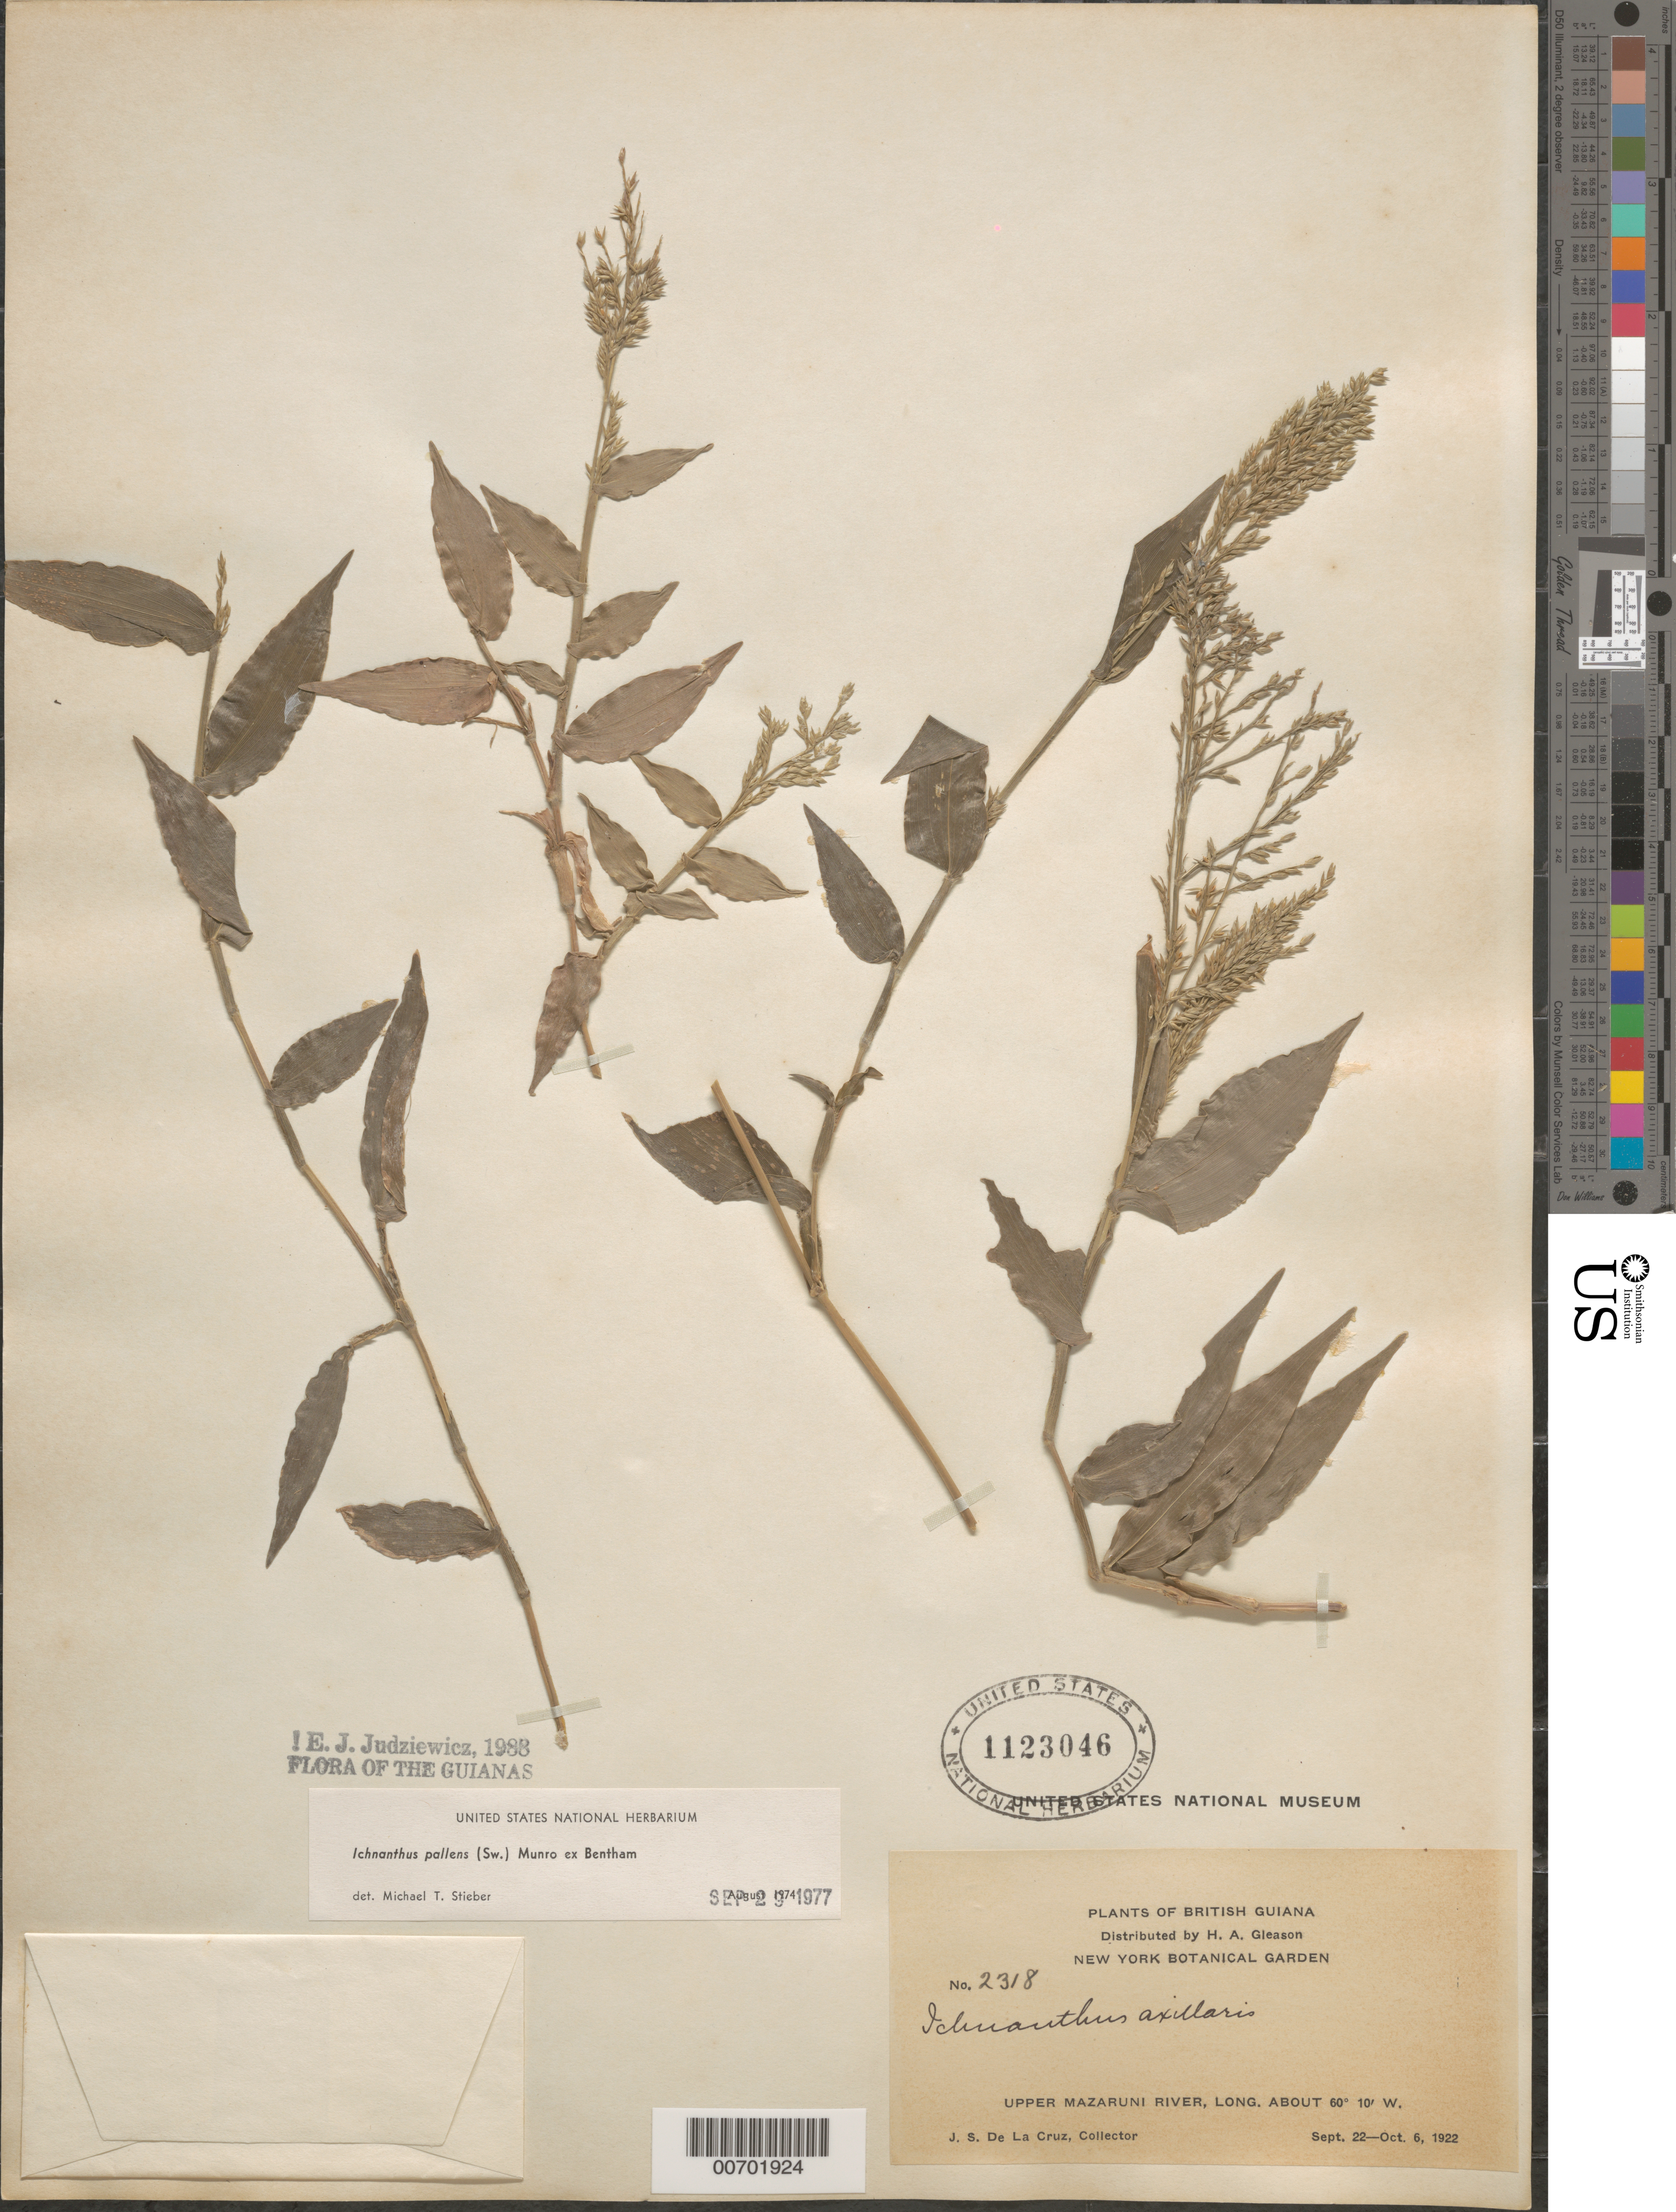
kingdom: Plantae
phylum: Tracheophyta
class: Liliopsida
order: Poales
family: Poaceae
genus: Ichnanthus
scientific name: Ichnanthus pallens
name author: (Sw.) Munro ex Benth.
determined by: Judziewicz, E. J.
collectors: J. S. de la Cruz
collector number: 2318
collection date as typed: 22-Sep-22 to 6-Oct-22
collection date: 1922-09-22/1922-10-06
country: Guyana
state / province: Cuyuni-Mazaruni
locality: Upper Mazaruni R.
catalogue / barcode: US 1123046